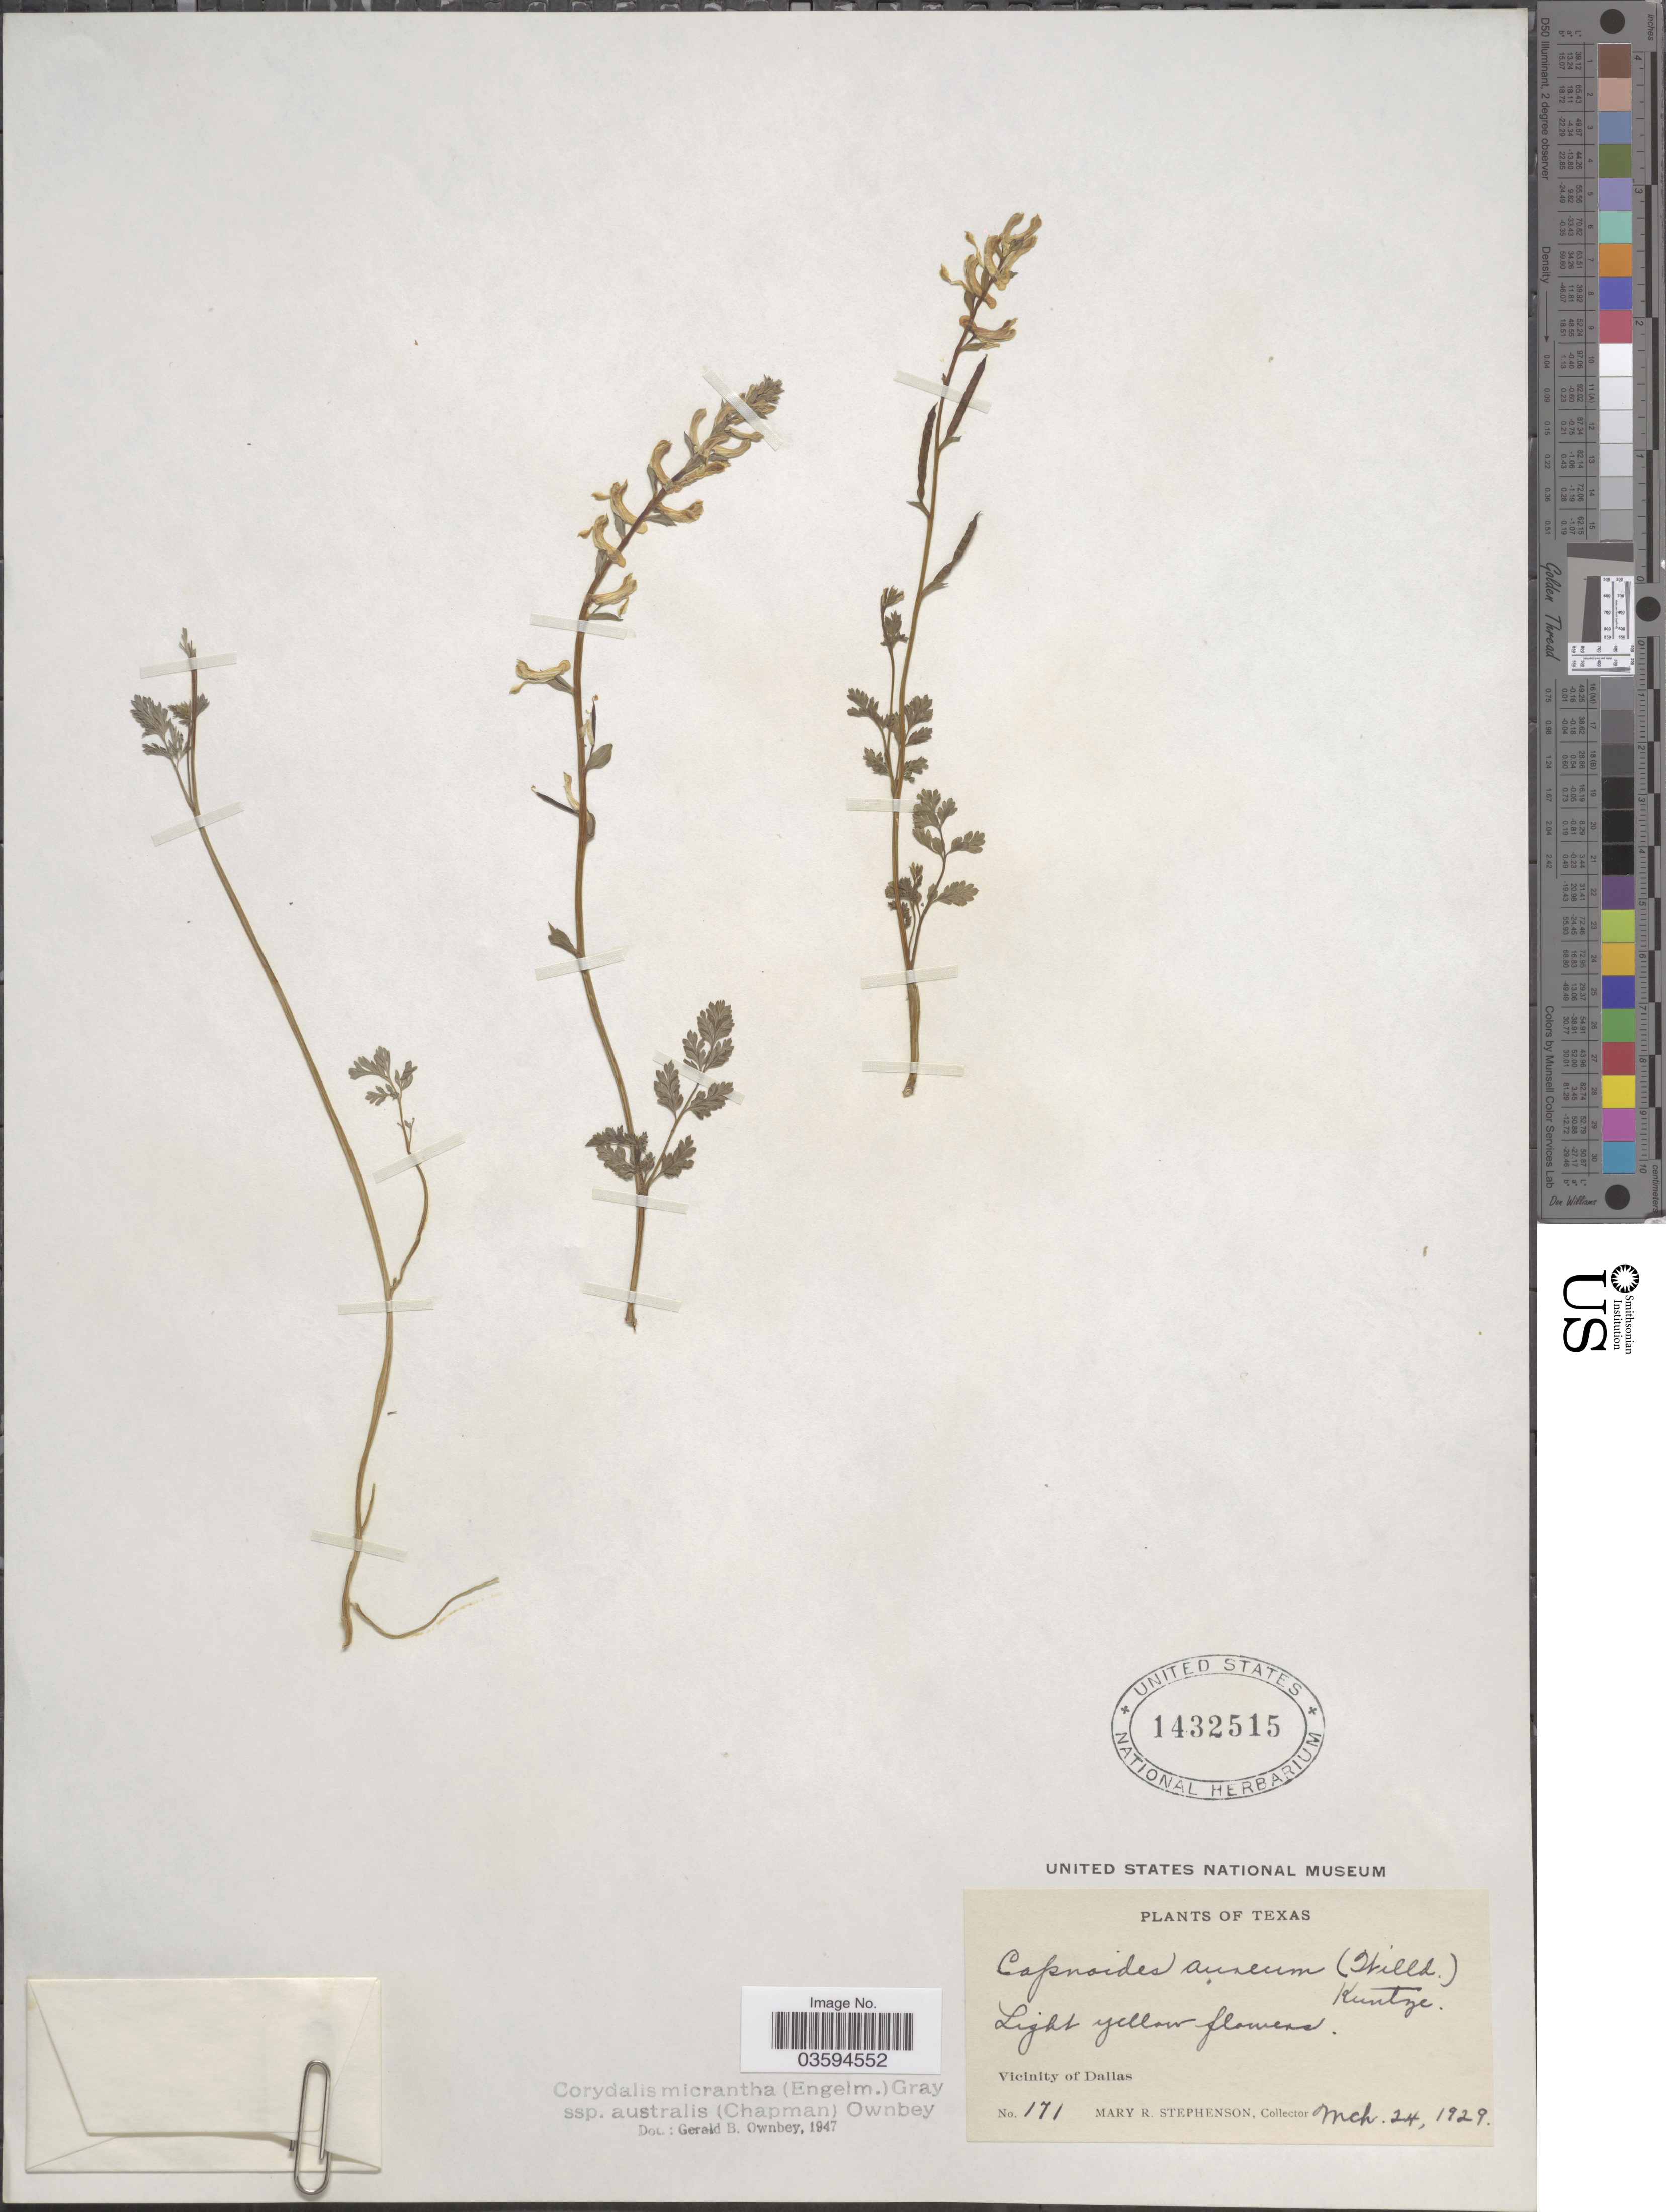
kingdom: Plantae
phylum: Tracheophyta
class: Magnoliopsida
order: Ranunculales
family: Papaveraceae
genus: Corydalis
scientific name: Corydalis micrantha subsp. australis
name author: (Chapm.) G.B. Ownbey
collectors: M. Stephenson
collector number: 171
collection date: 1929-03-24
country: United States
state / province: Texas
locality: Vicinity of Dallas.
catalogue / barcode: US 1432515